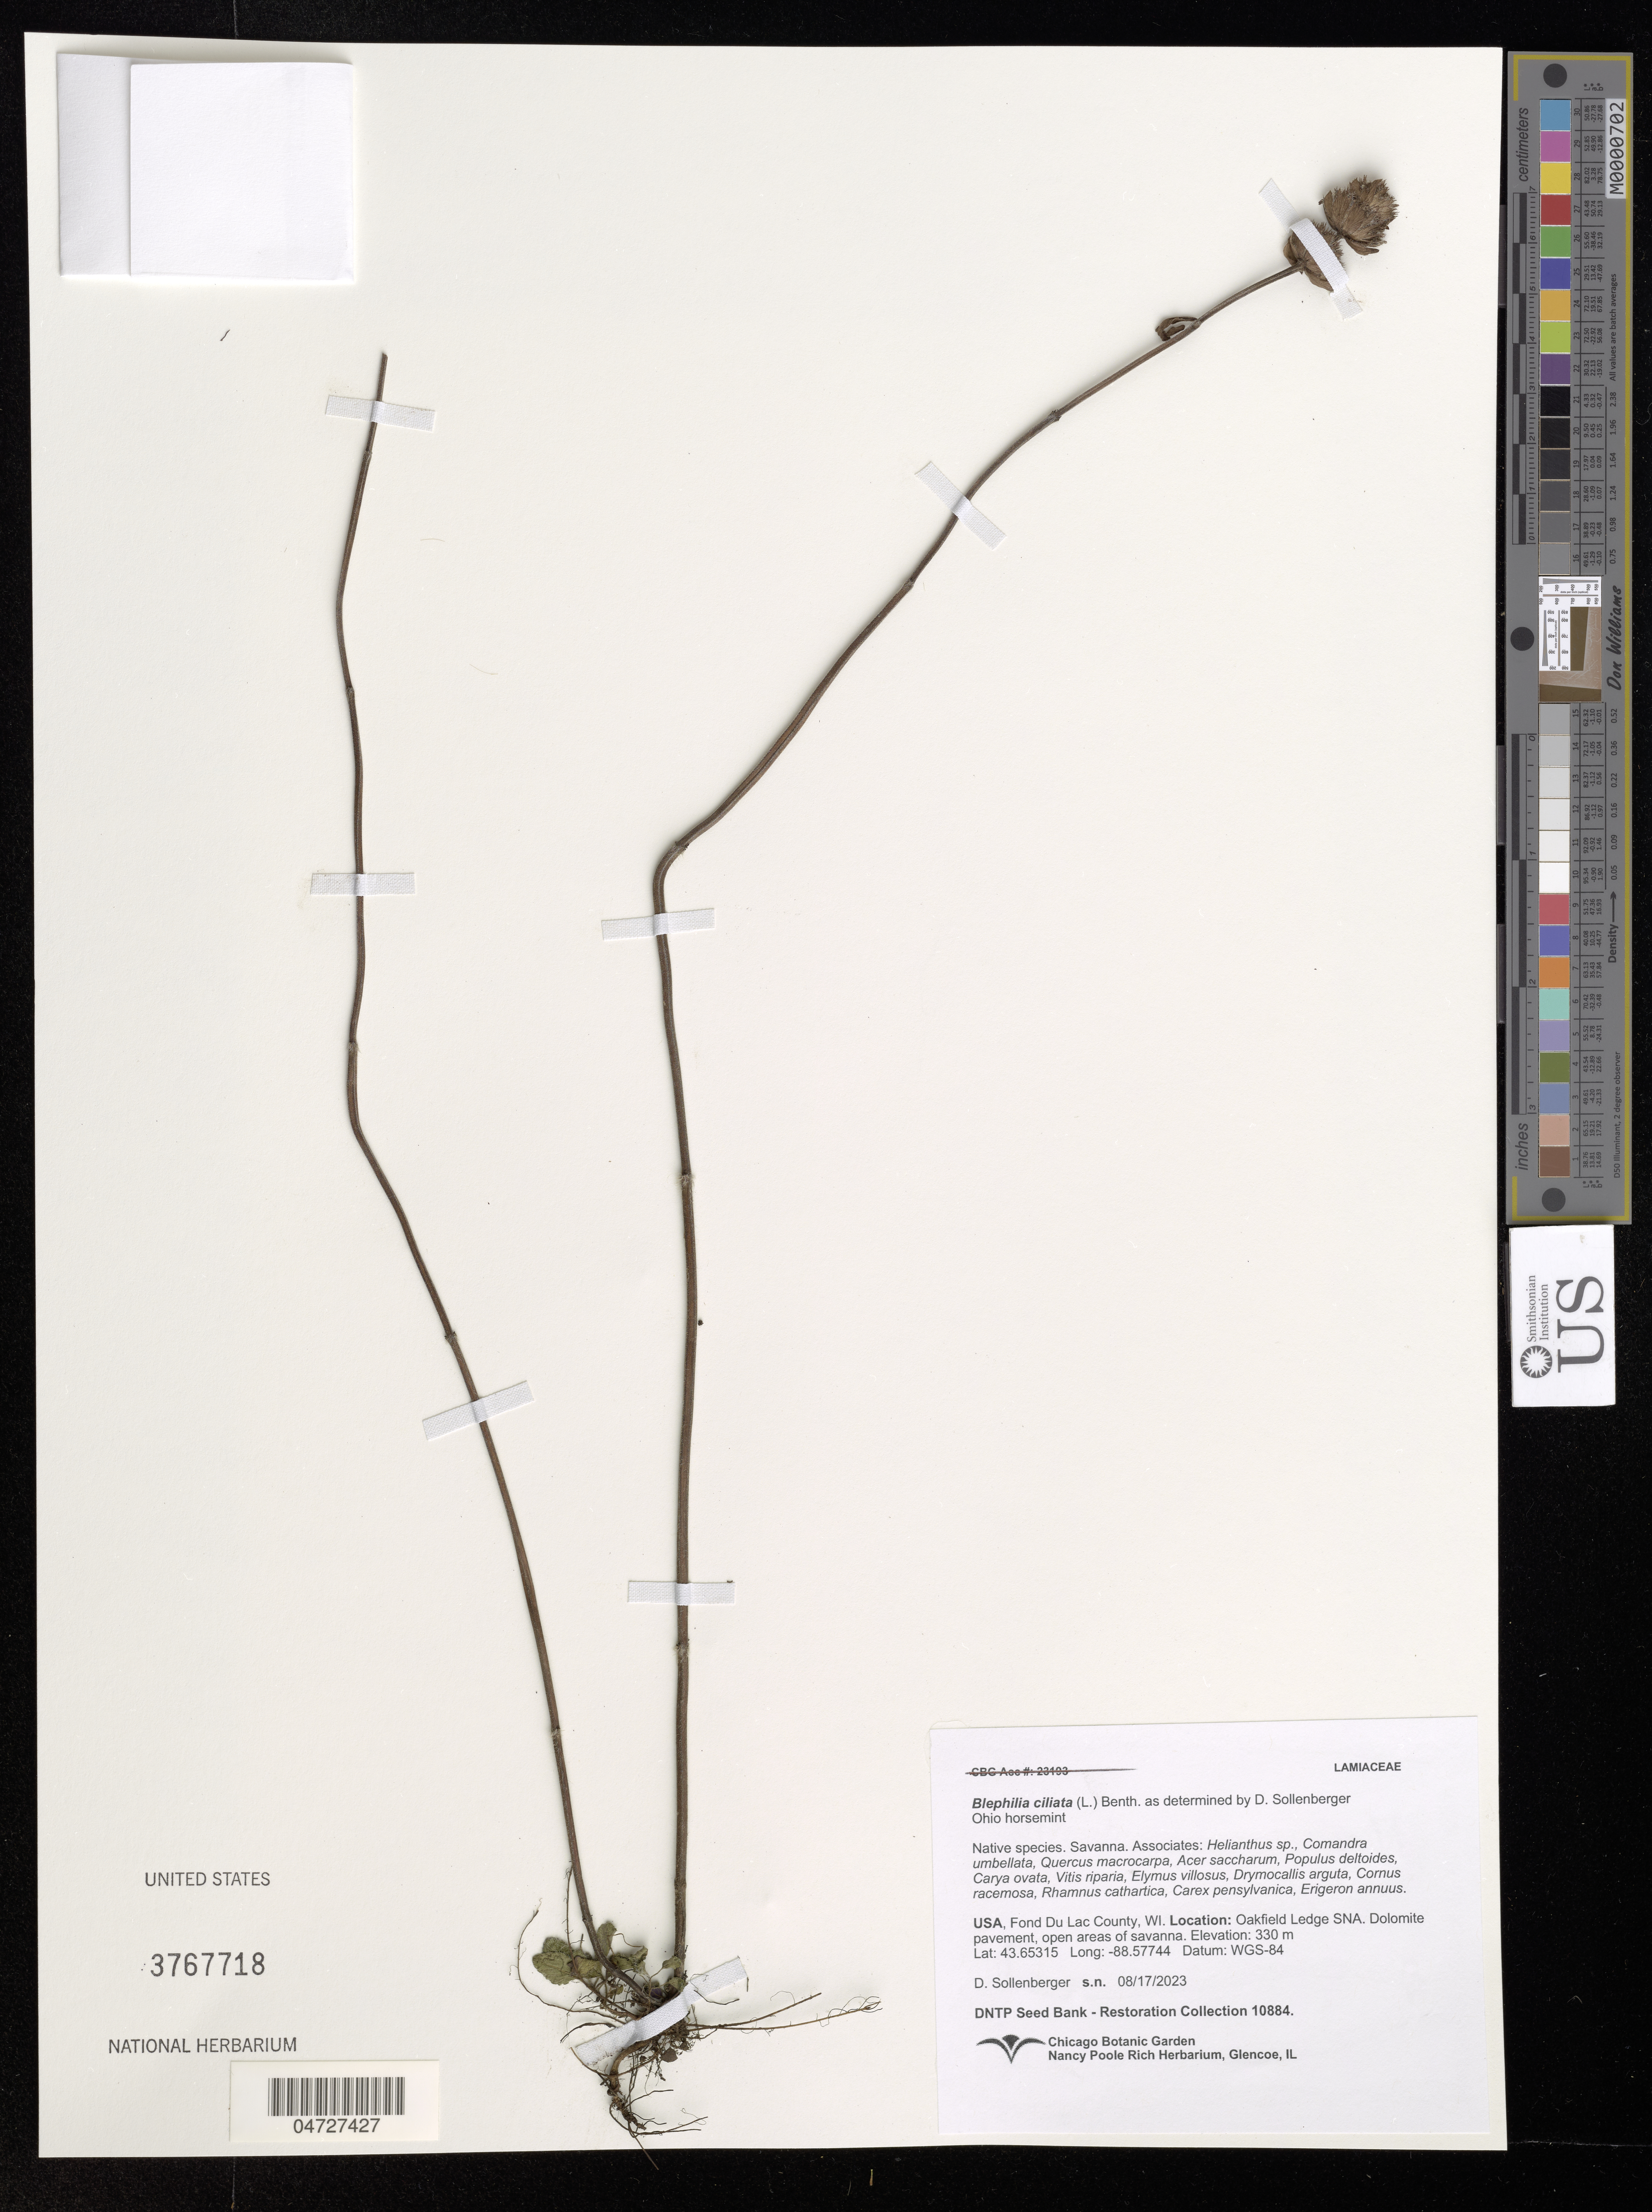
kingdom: Plantae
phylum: Tracheophyta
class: Magnoliopsida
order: Lamiales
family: Lamiaceae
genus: Blephilia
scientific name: Blephilia ciliata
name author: (L.) Raf. ex Benth.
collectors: D. Sollenberger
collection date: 2023-08-17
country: United States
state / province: Wisconsin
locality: Fond Du Lac County. Oakfield Ledge SNA. Dolomite pavement, open areas of savanna.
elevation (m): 330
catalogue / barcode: US 3767718